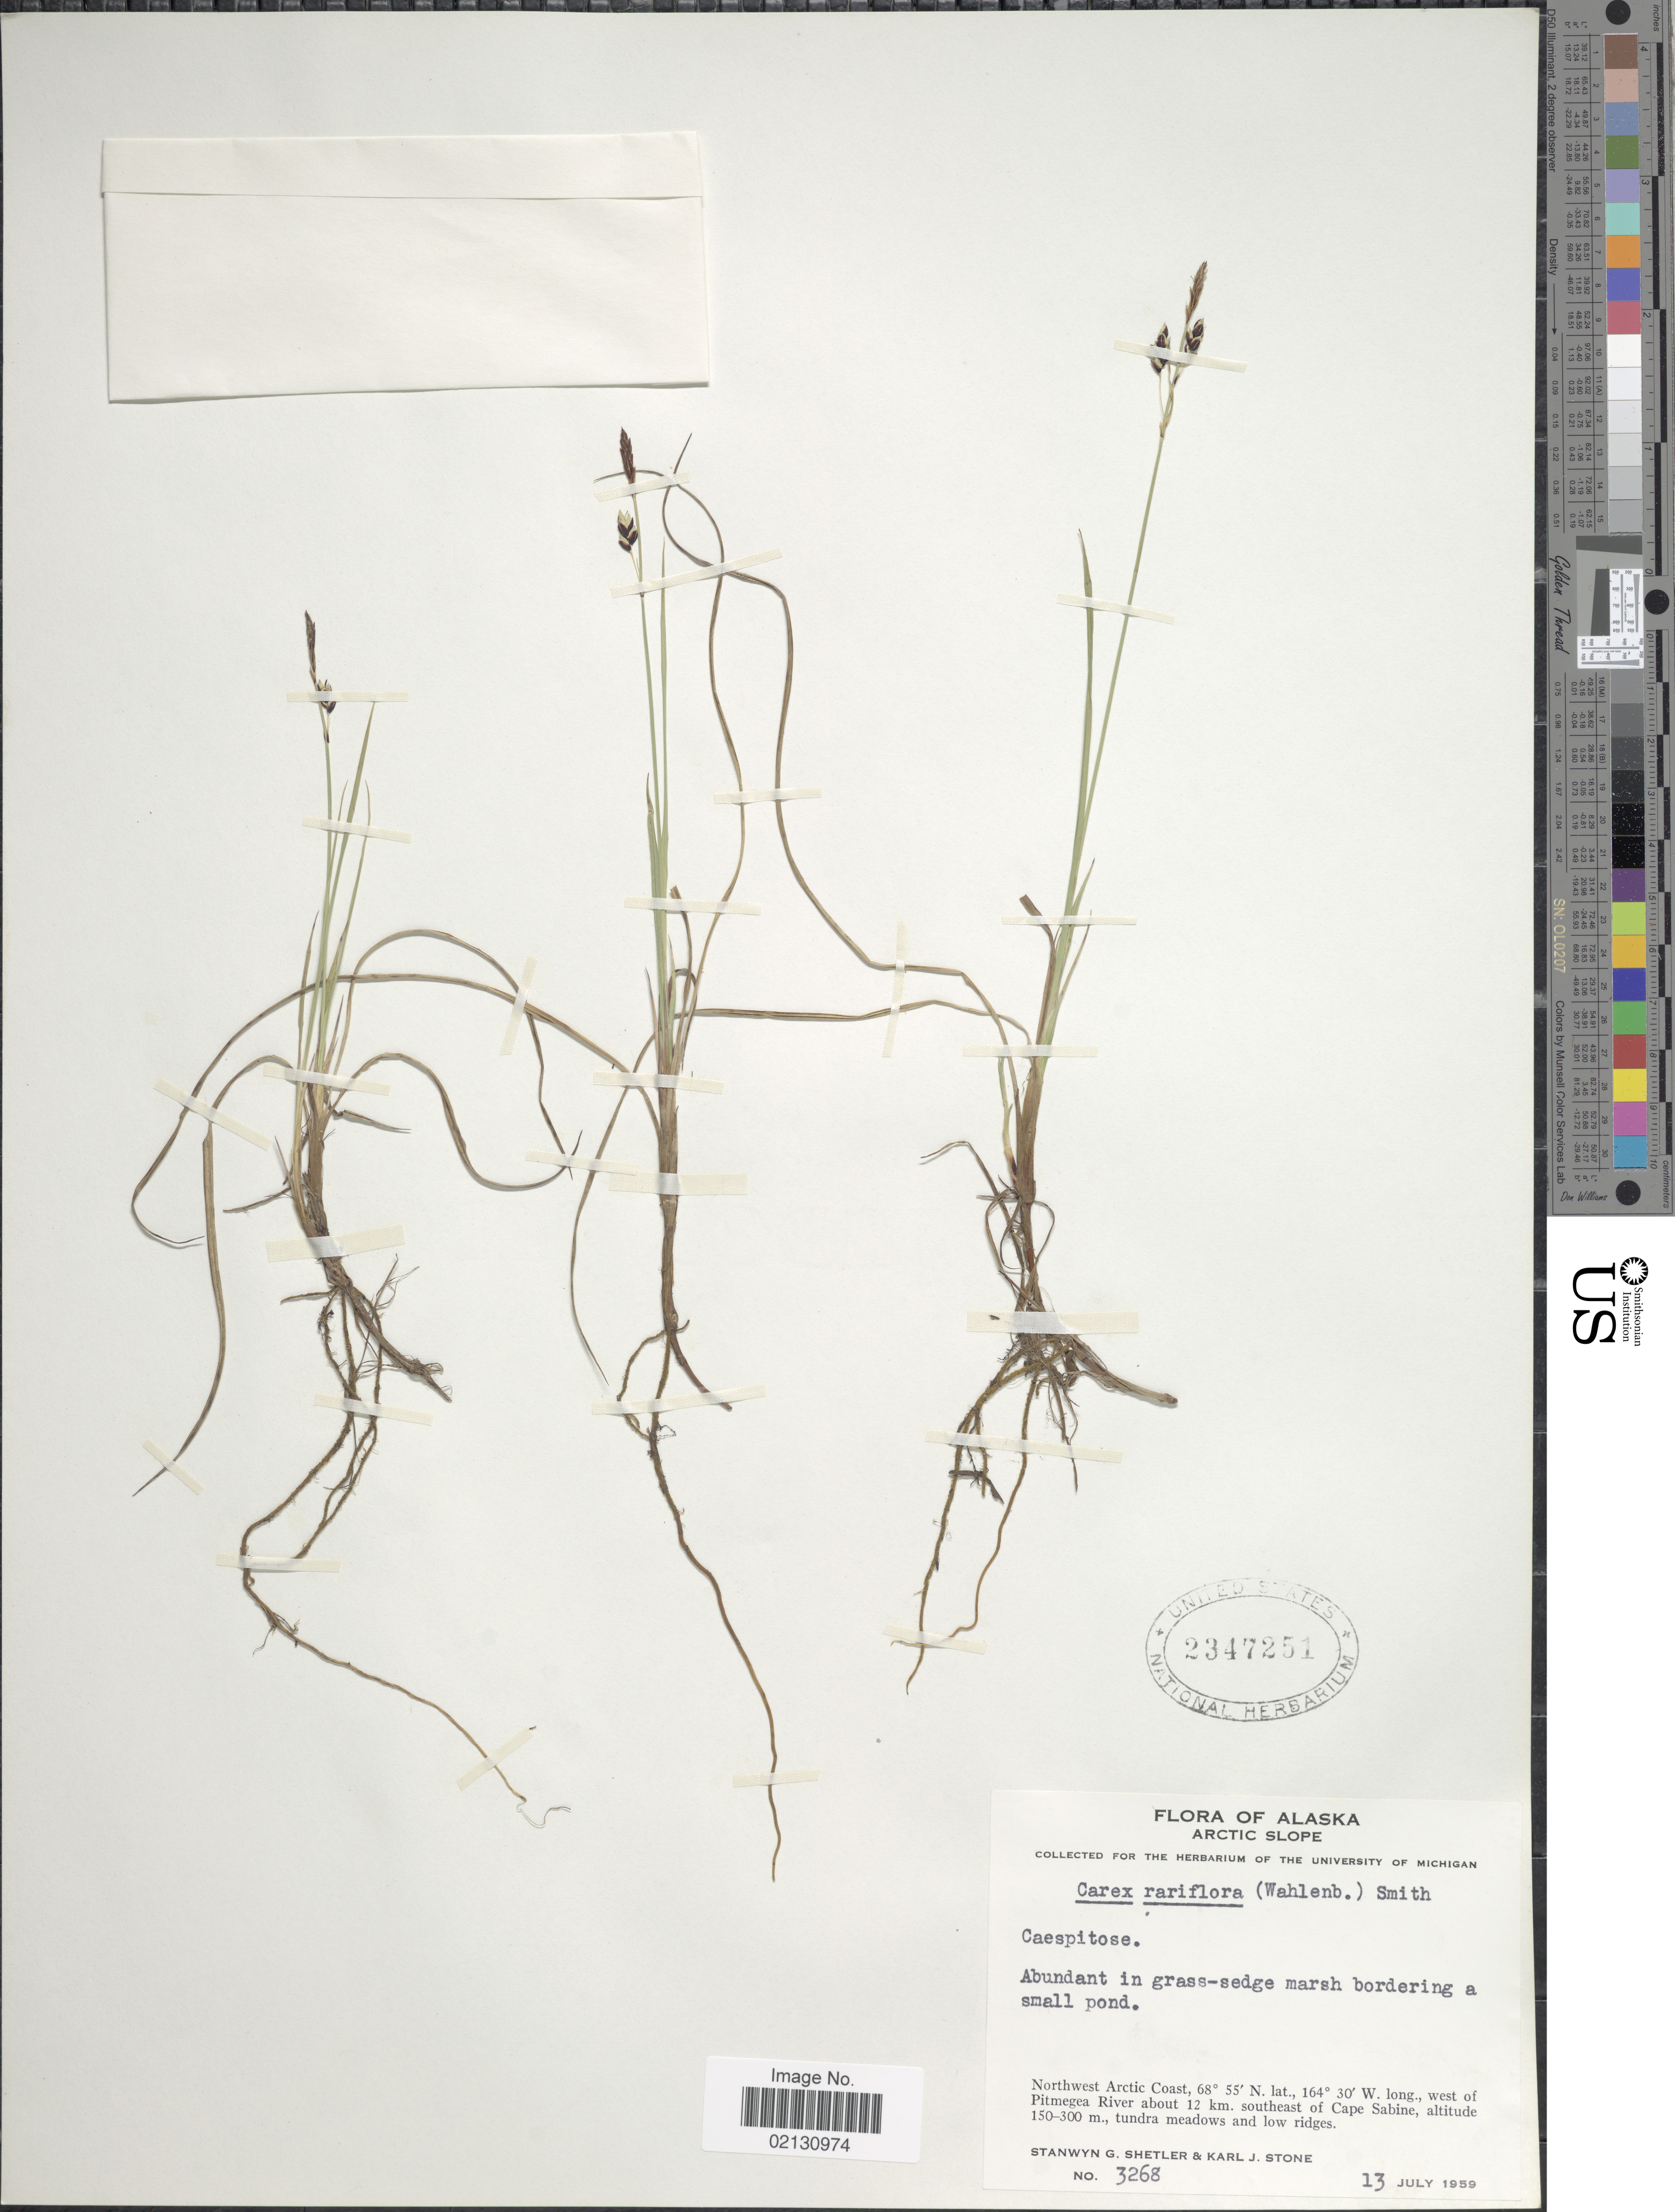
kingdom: Plantae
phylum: Tracheophyta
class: Liliopsida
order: Poales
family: Cyperaceae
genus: Carex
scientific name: Carex rariflora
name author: (Wahlenb.) Sm.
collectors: S. Shetler & K. J. Stone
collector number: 3268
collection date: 1959-07-13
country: United States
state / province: Alaska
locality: Arctic Slope. Northwest Arctic Coast, west of Pitmegea River about 12 km. southeast of Cape Sabine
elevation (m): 150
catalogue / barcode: US 2347251